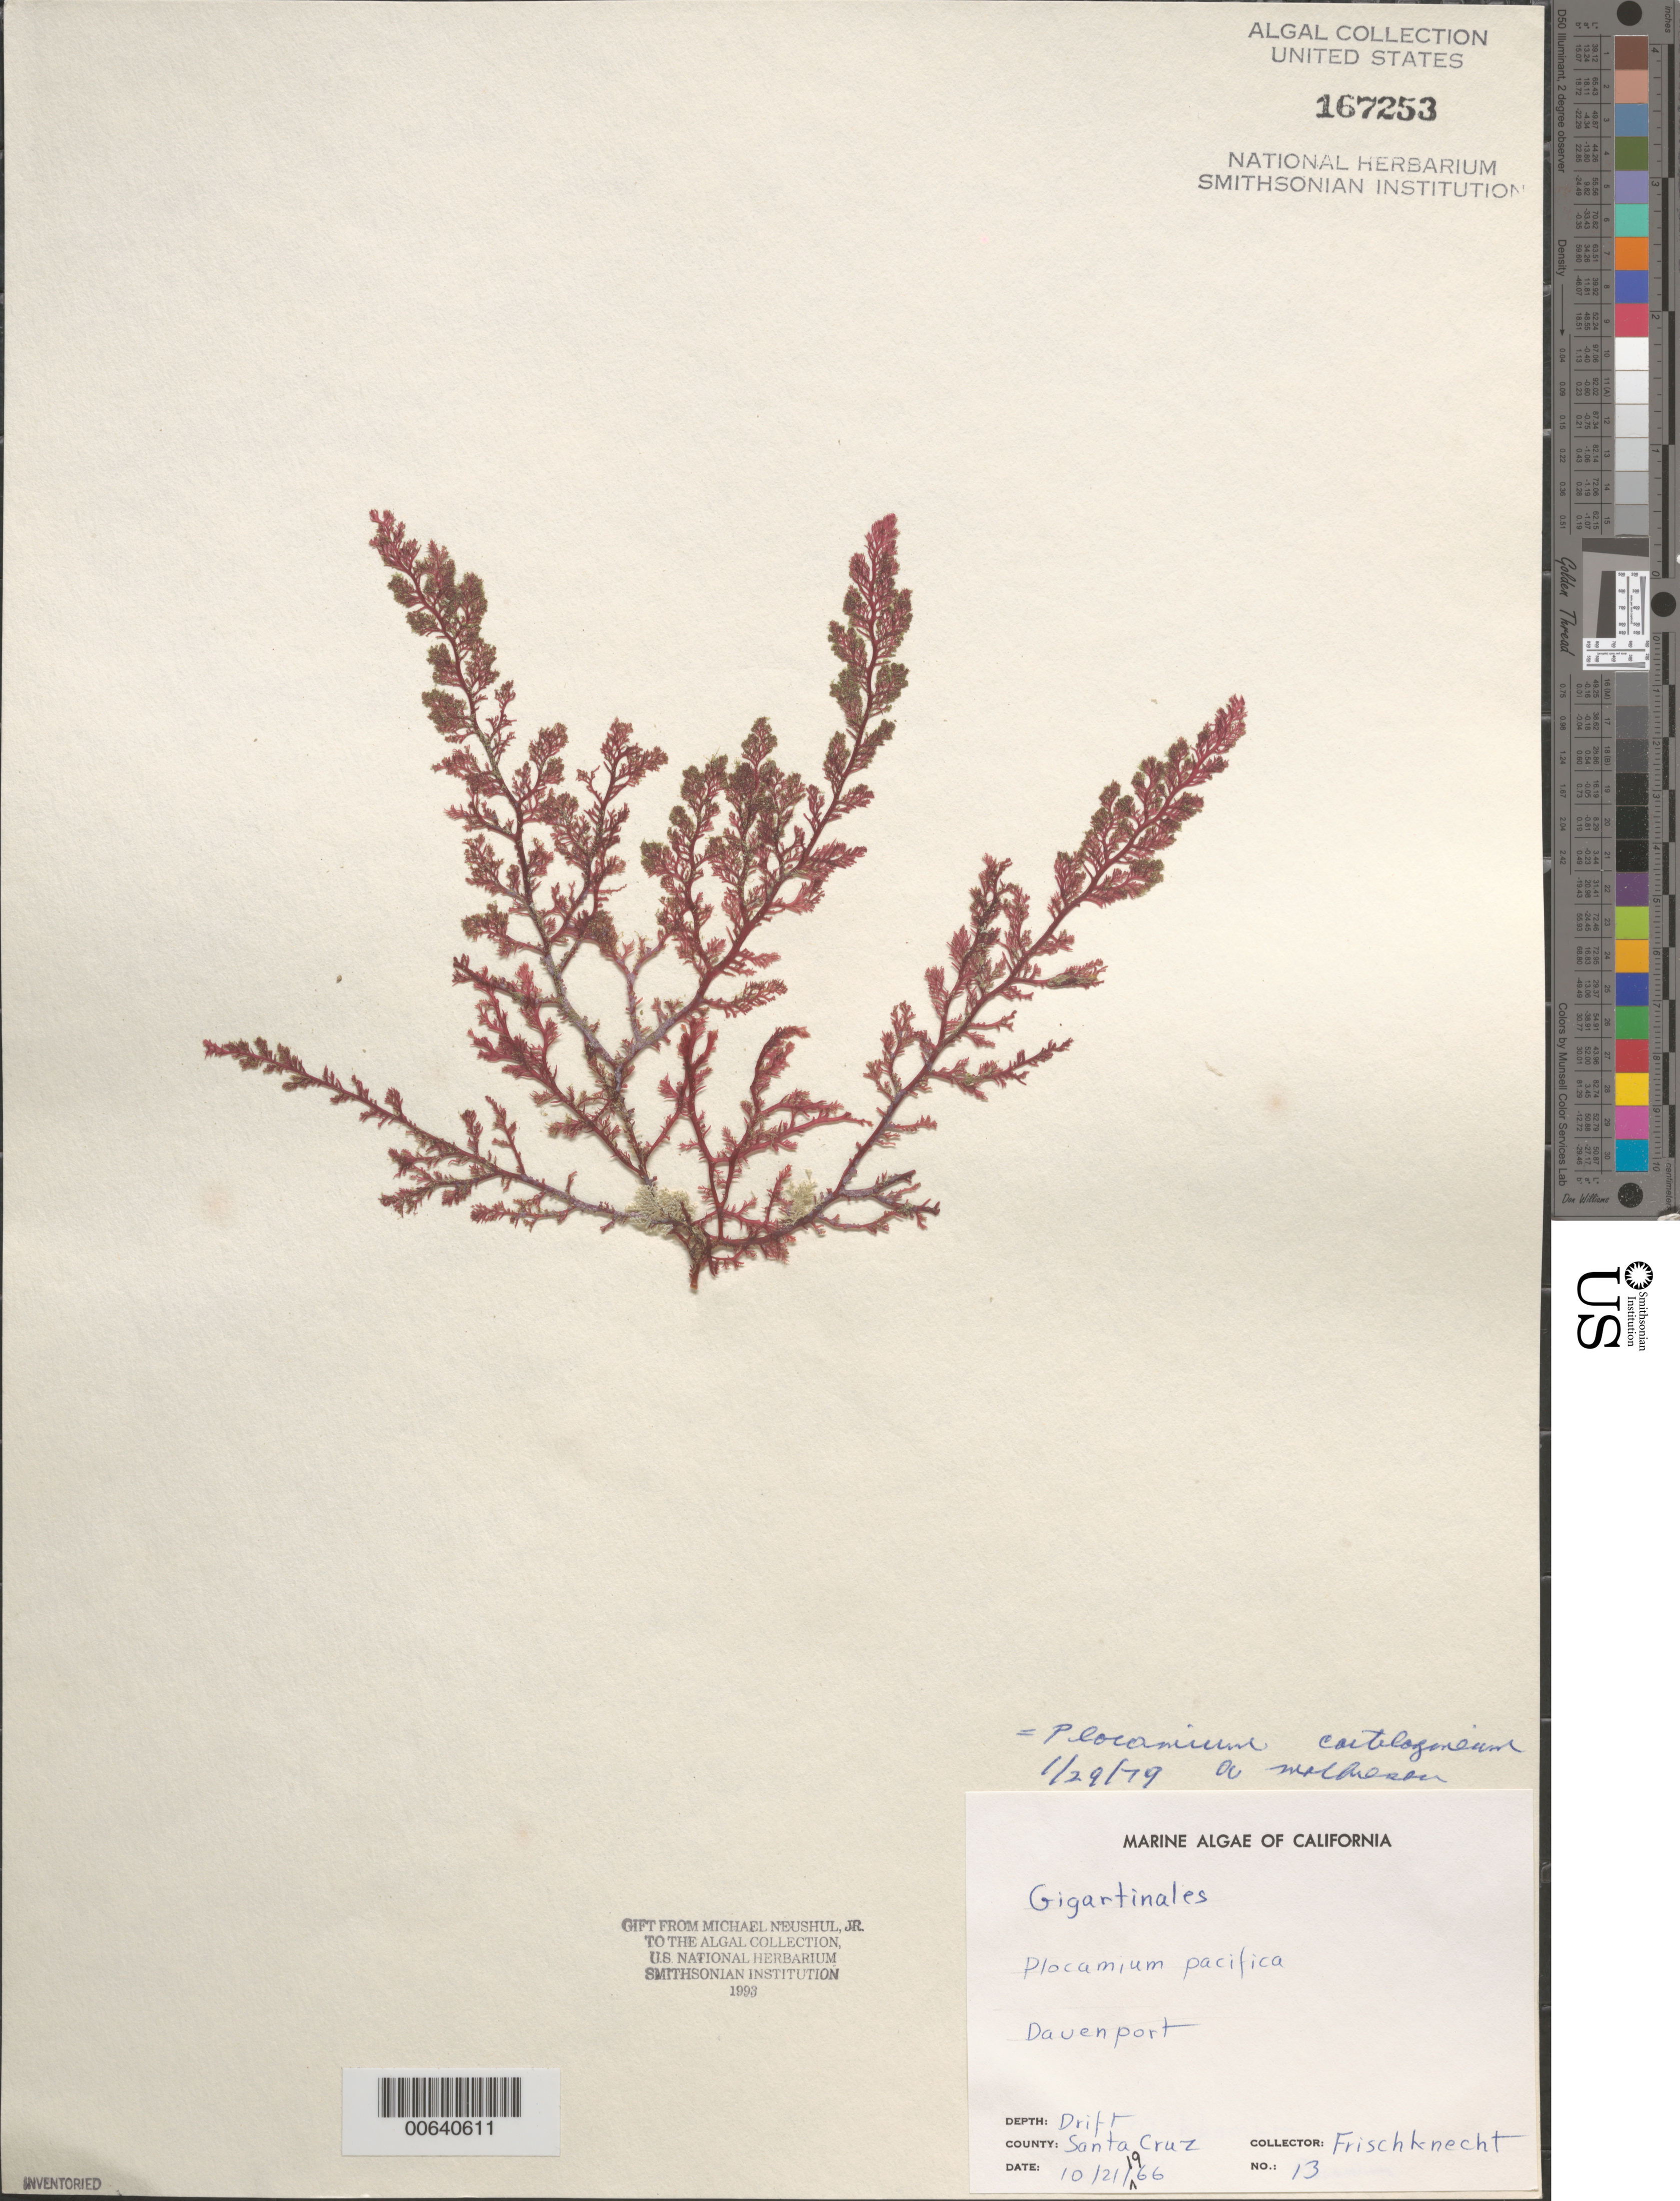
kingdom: Plantae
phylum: Rhodophyta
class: Florideophyceae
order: Plocamiales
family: Plocamiaceae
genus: Plocamium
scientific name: Plocamium cartilagineum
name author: (L.) P.S. Dixon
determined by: Mathieson, A. C.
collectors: -. Frischknecht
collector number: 13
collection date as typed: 21 Oct 1966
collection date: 1966-10-21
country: United States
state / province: California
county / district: Santa Cruz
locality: Davenport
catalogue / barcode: US 167253